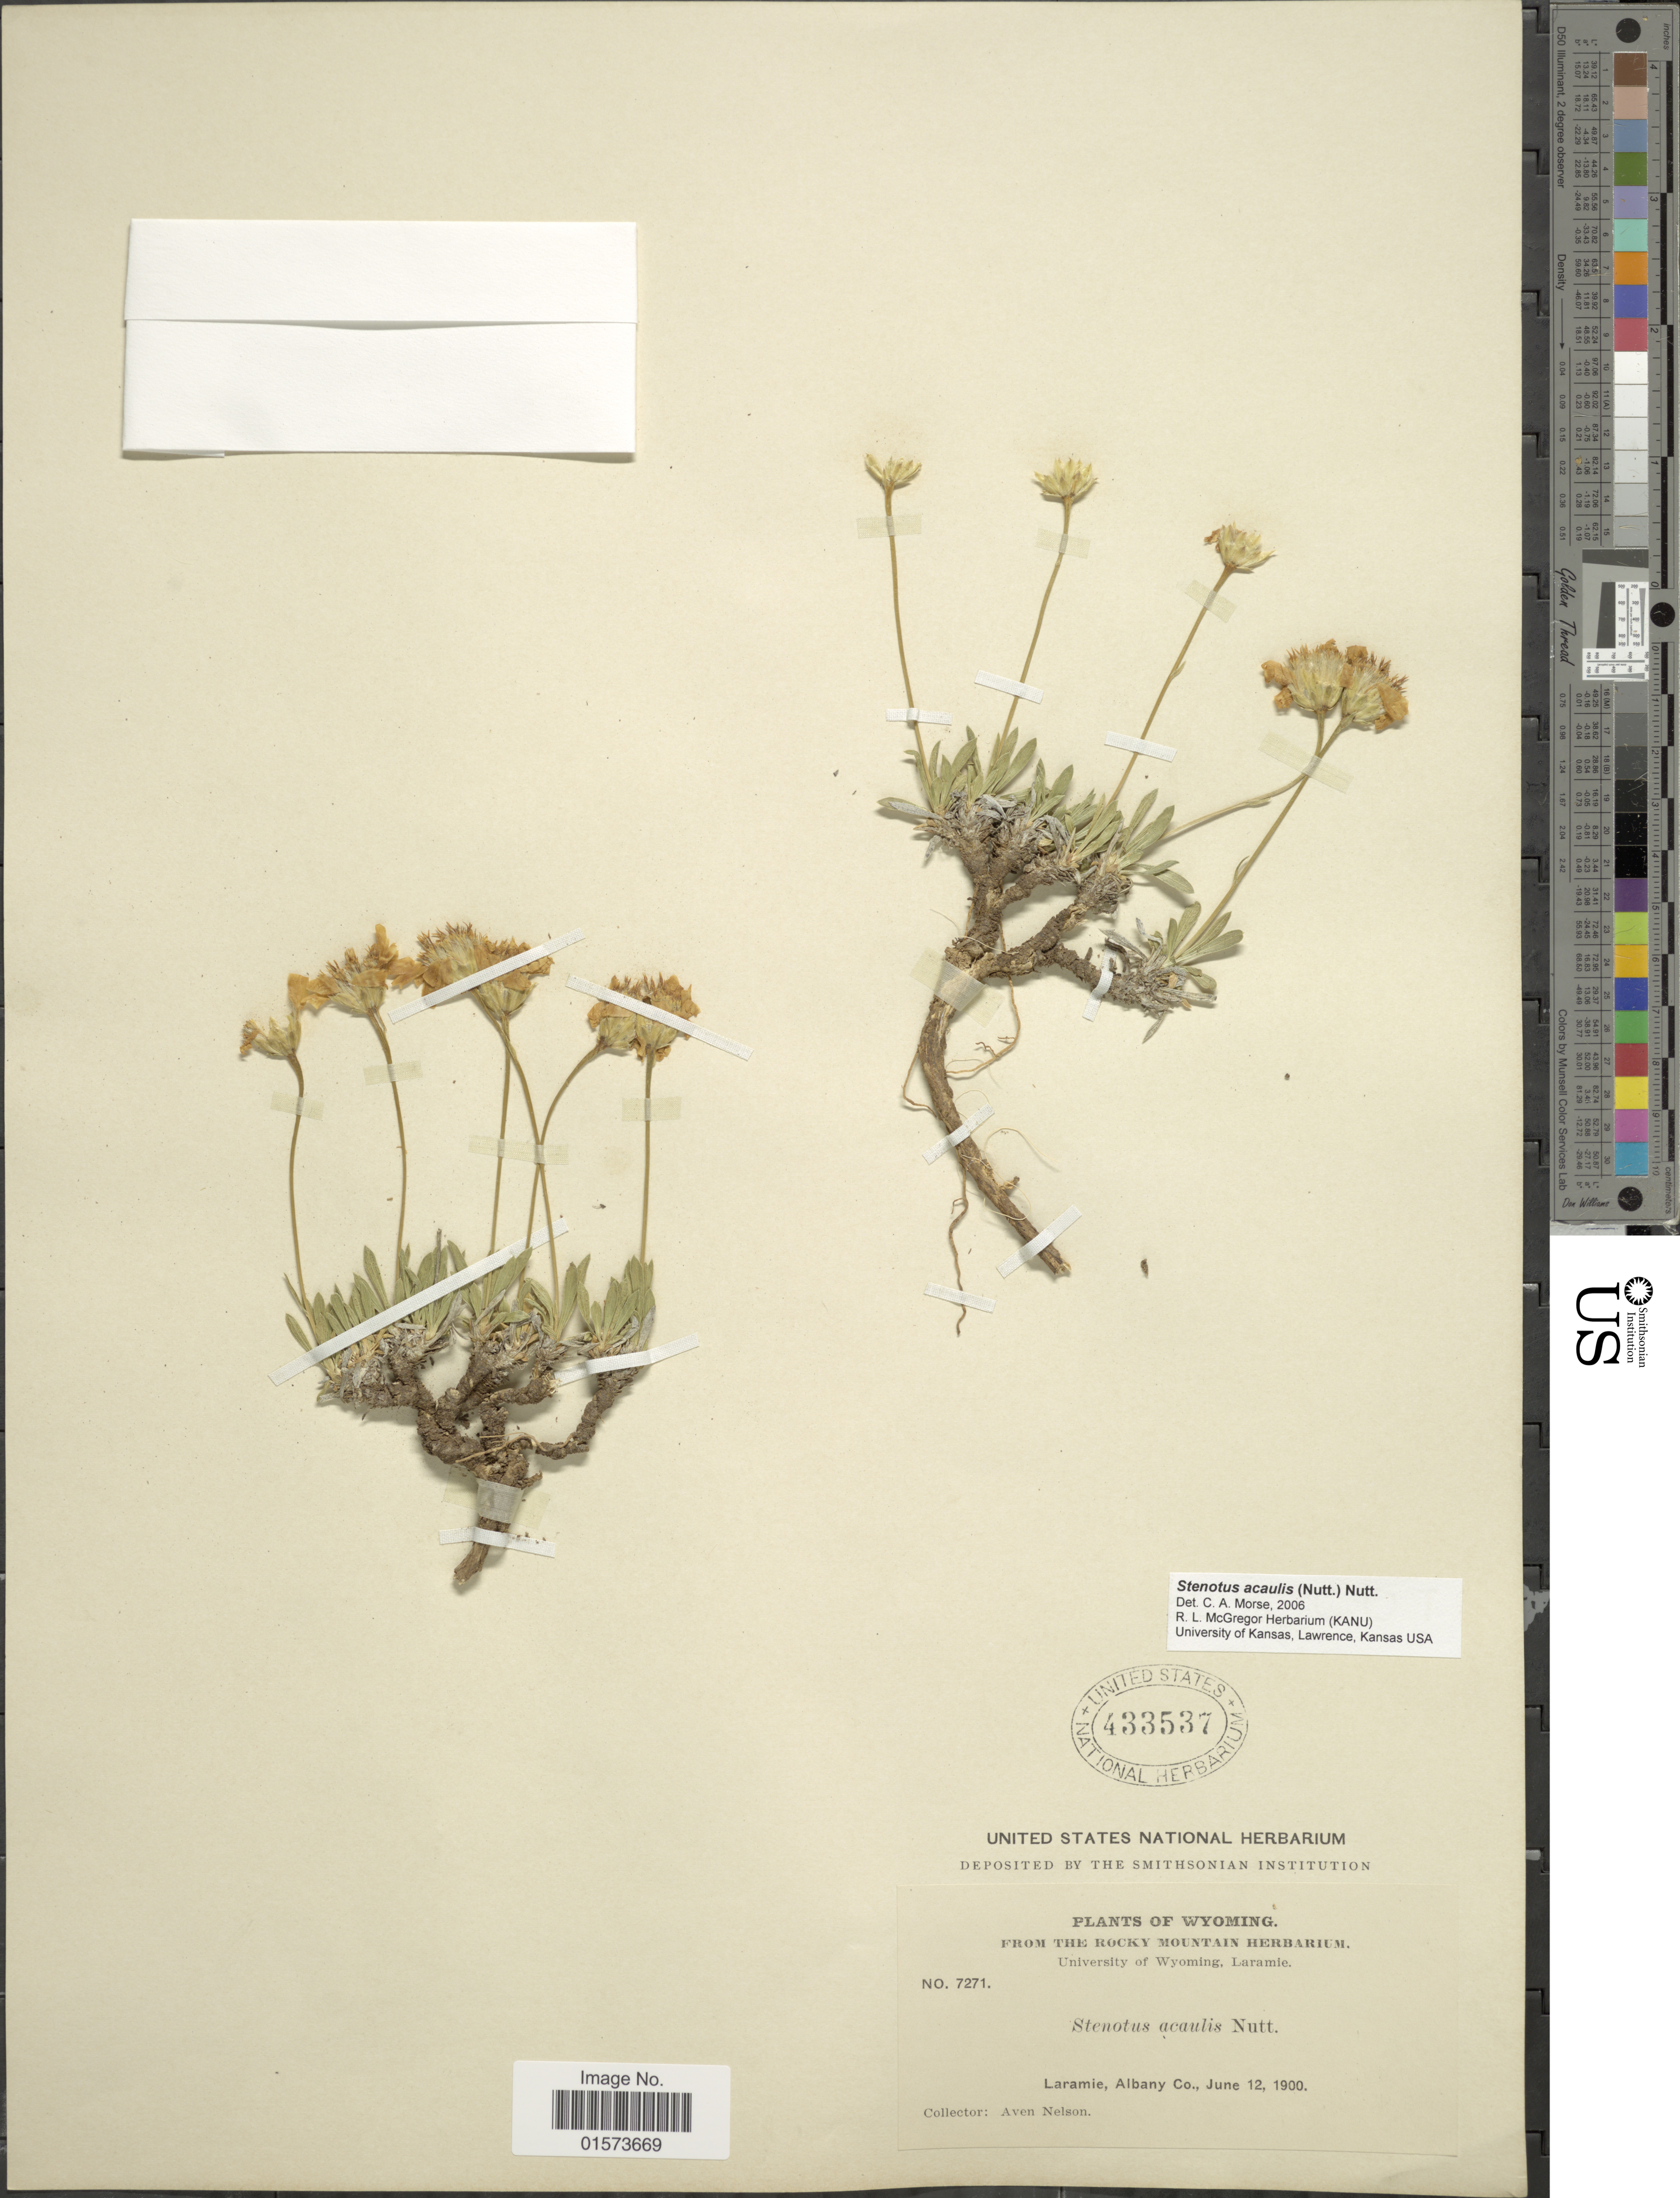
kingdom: Plantae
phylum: Tracheophyta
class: Magnoliopsida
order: Asterales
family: Asteraceae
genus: Stenotus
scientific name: Stenotus acaulis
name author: (Nutt.) Nutt.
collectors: A. Nelson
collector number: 7271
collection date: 1900-06-12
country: United States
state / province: Wyoming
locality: Laramie, Albany Co.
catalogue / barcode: US 433537